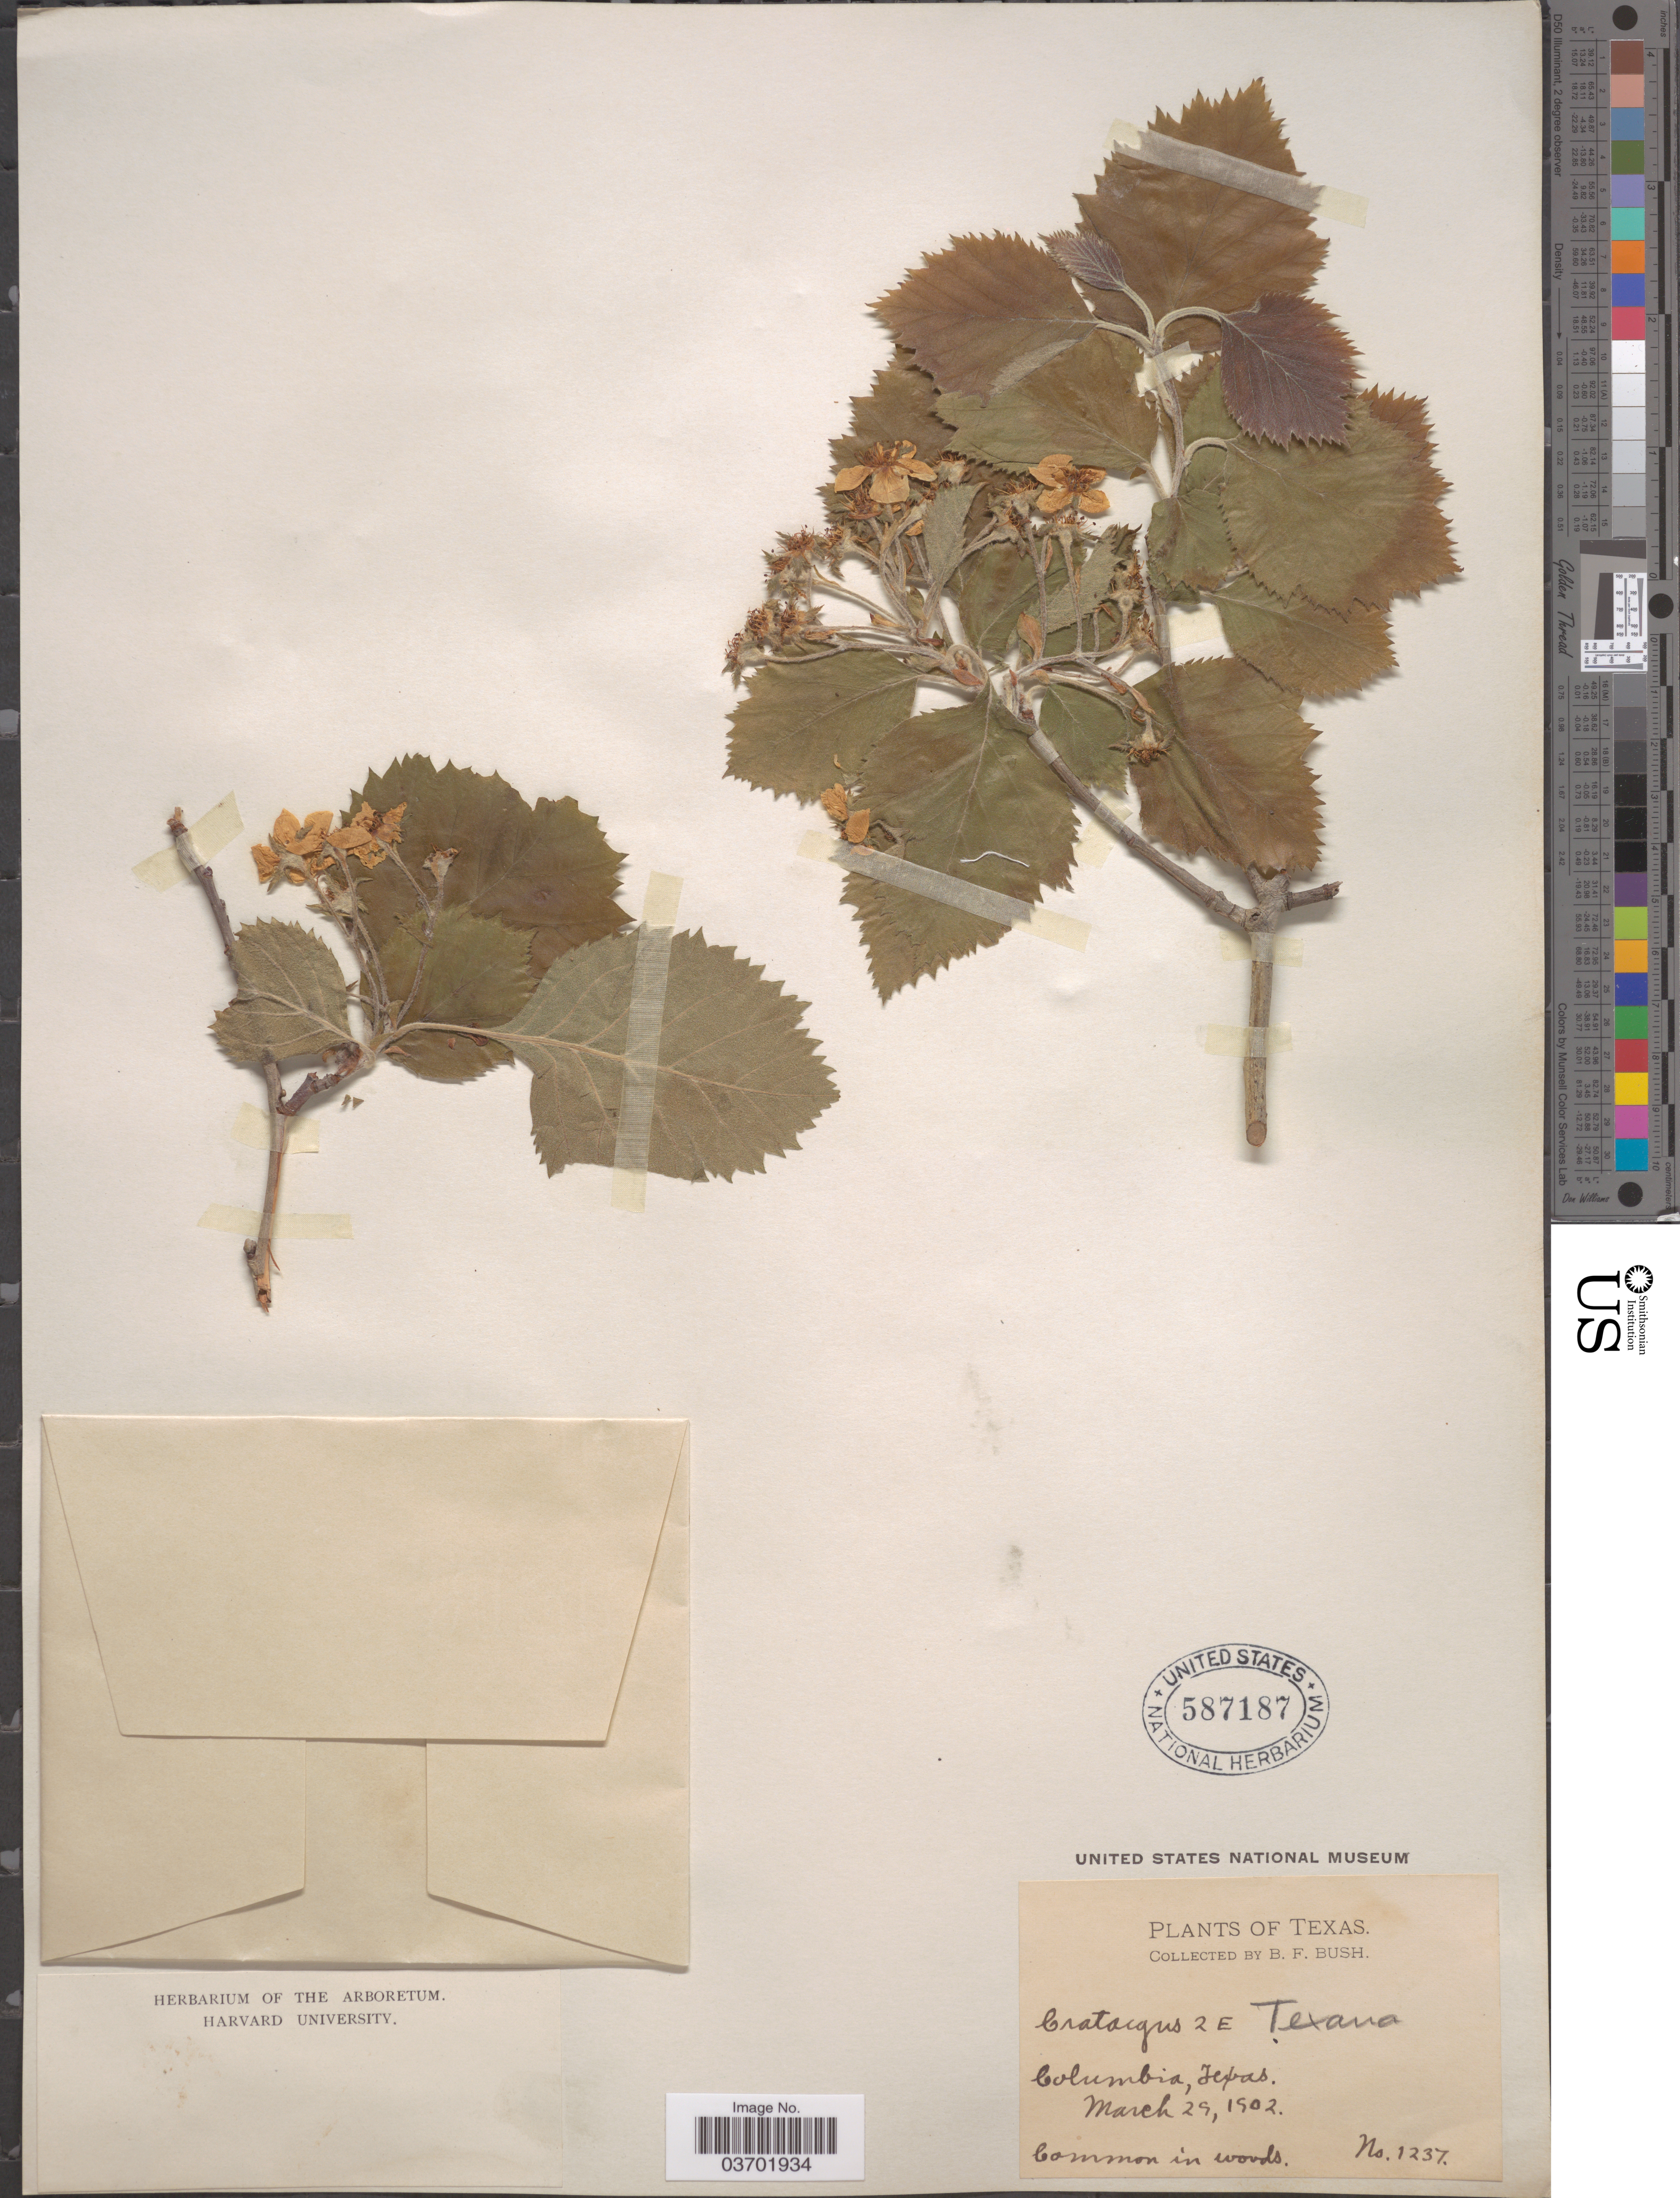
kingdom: Plantae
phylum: Tracheophyta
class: Magnoliopsida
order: Rosales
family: Rosaceae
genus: Crataegus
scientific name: Crataegus texana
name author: Buckley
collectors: B. F. Bush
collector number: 1237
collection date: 1902-03-29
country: United States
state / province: Texas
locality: Columbia.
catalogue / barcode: US 587187